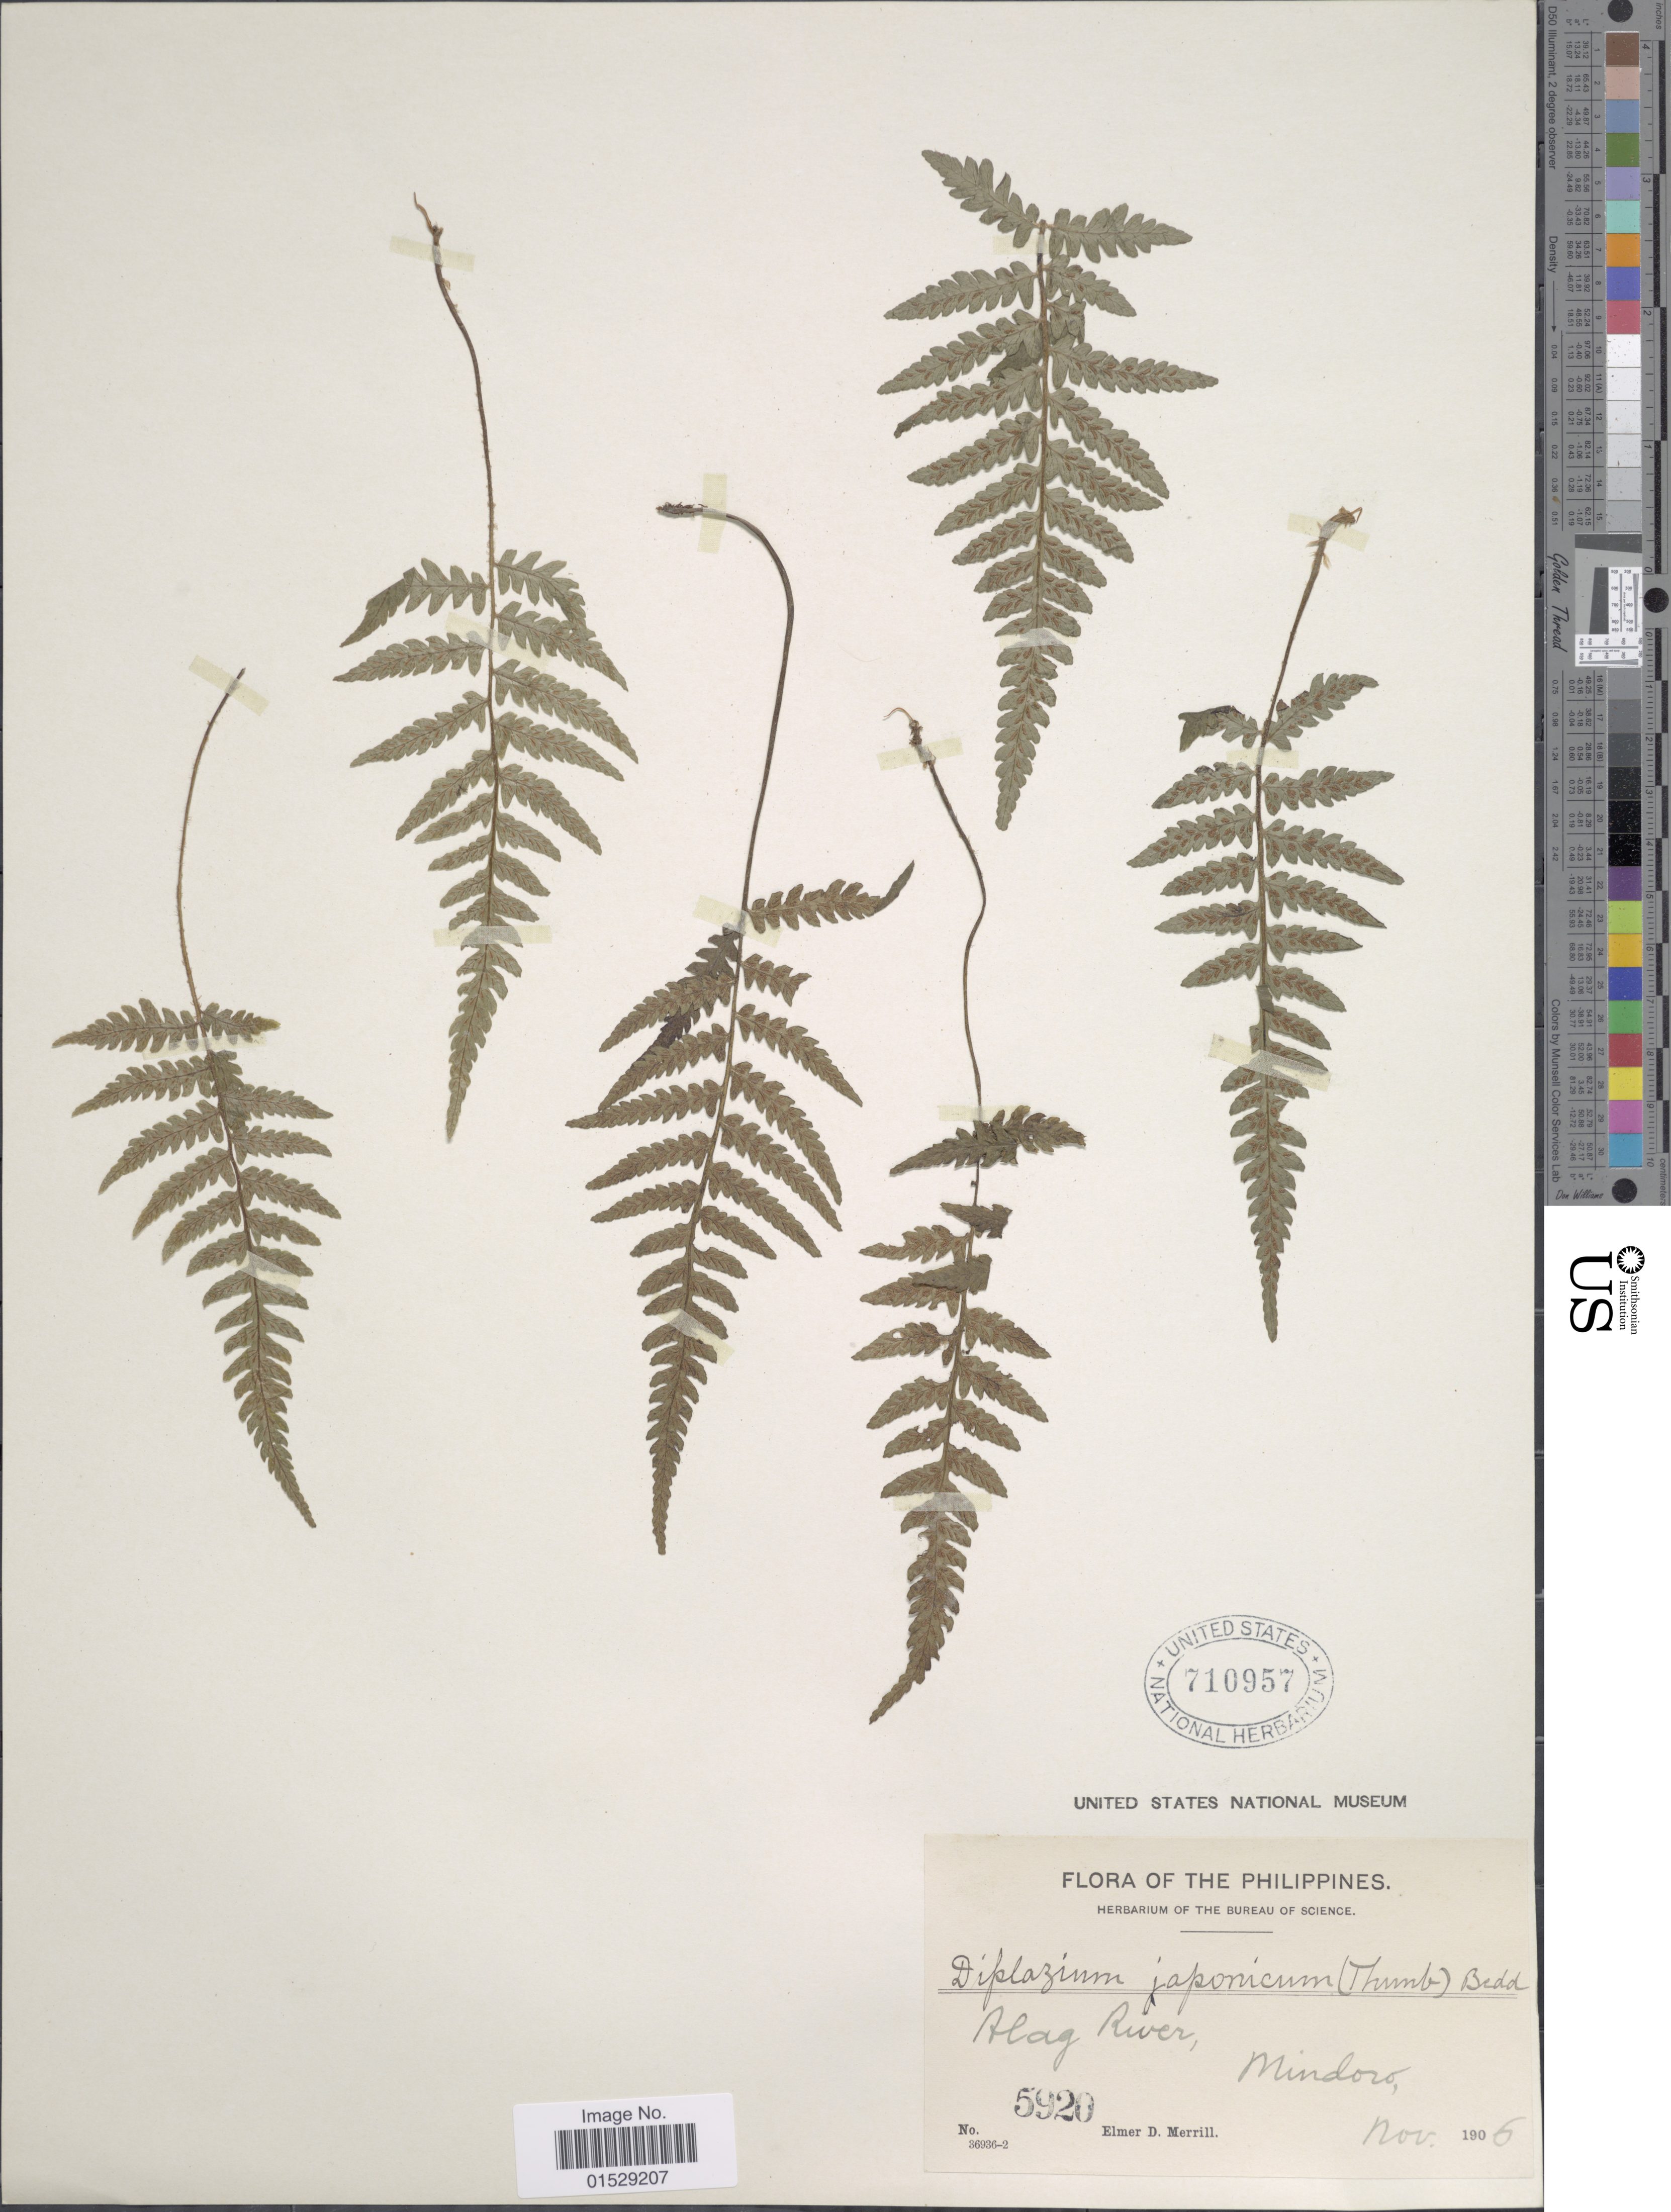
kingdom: Plantae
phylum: Tracheophyta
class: Polypodiopsida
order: Polypodiales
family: Athyriaceae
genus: Deparia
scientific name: Deparia petersenii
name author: (Kunze) M. Kato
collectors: E. D. Merrill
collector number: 5920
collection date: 1906-11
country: Philippines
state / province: Mimaropa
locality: Hag River, Minodro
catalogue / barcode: US 710957